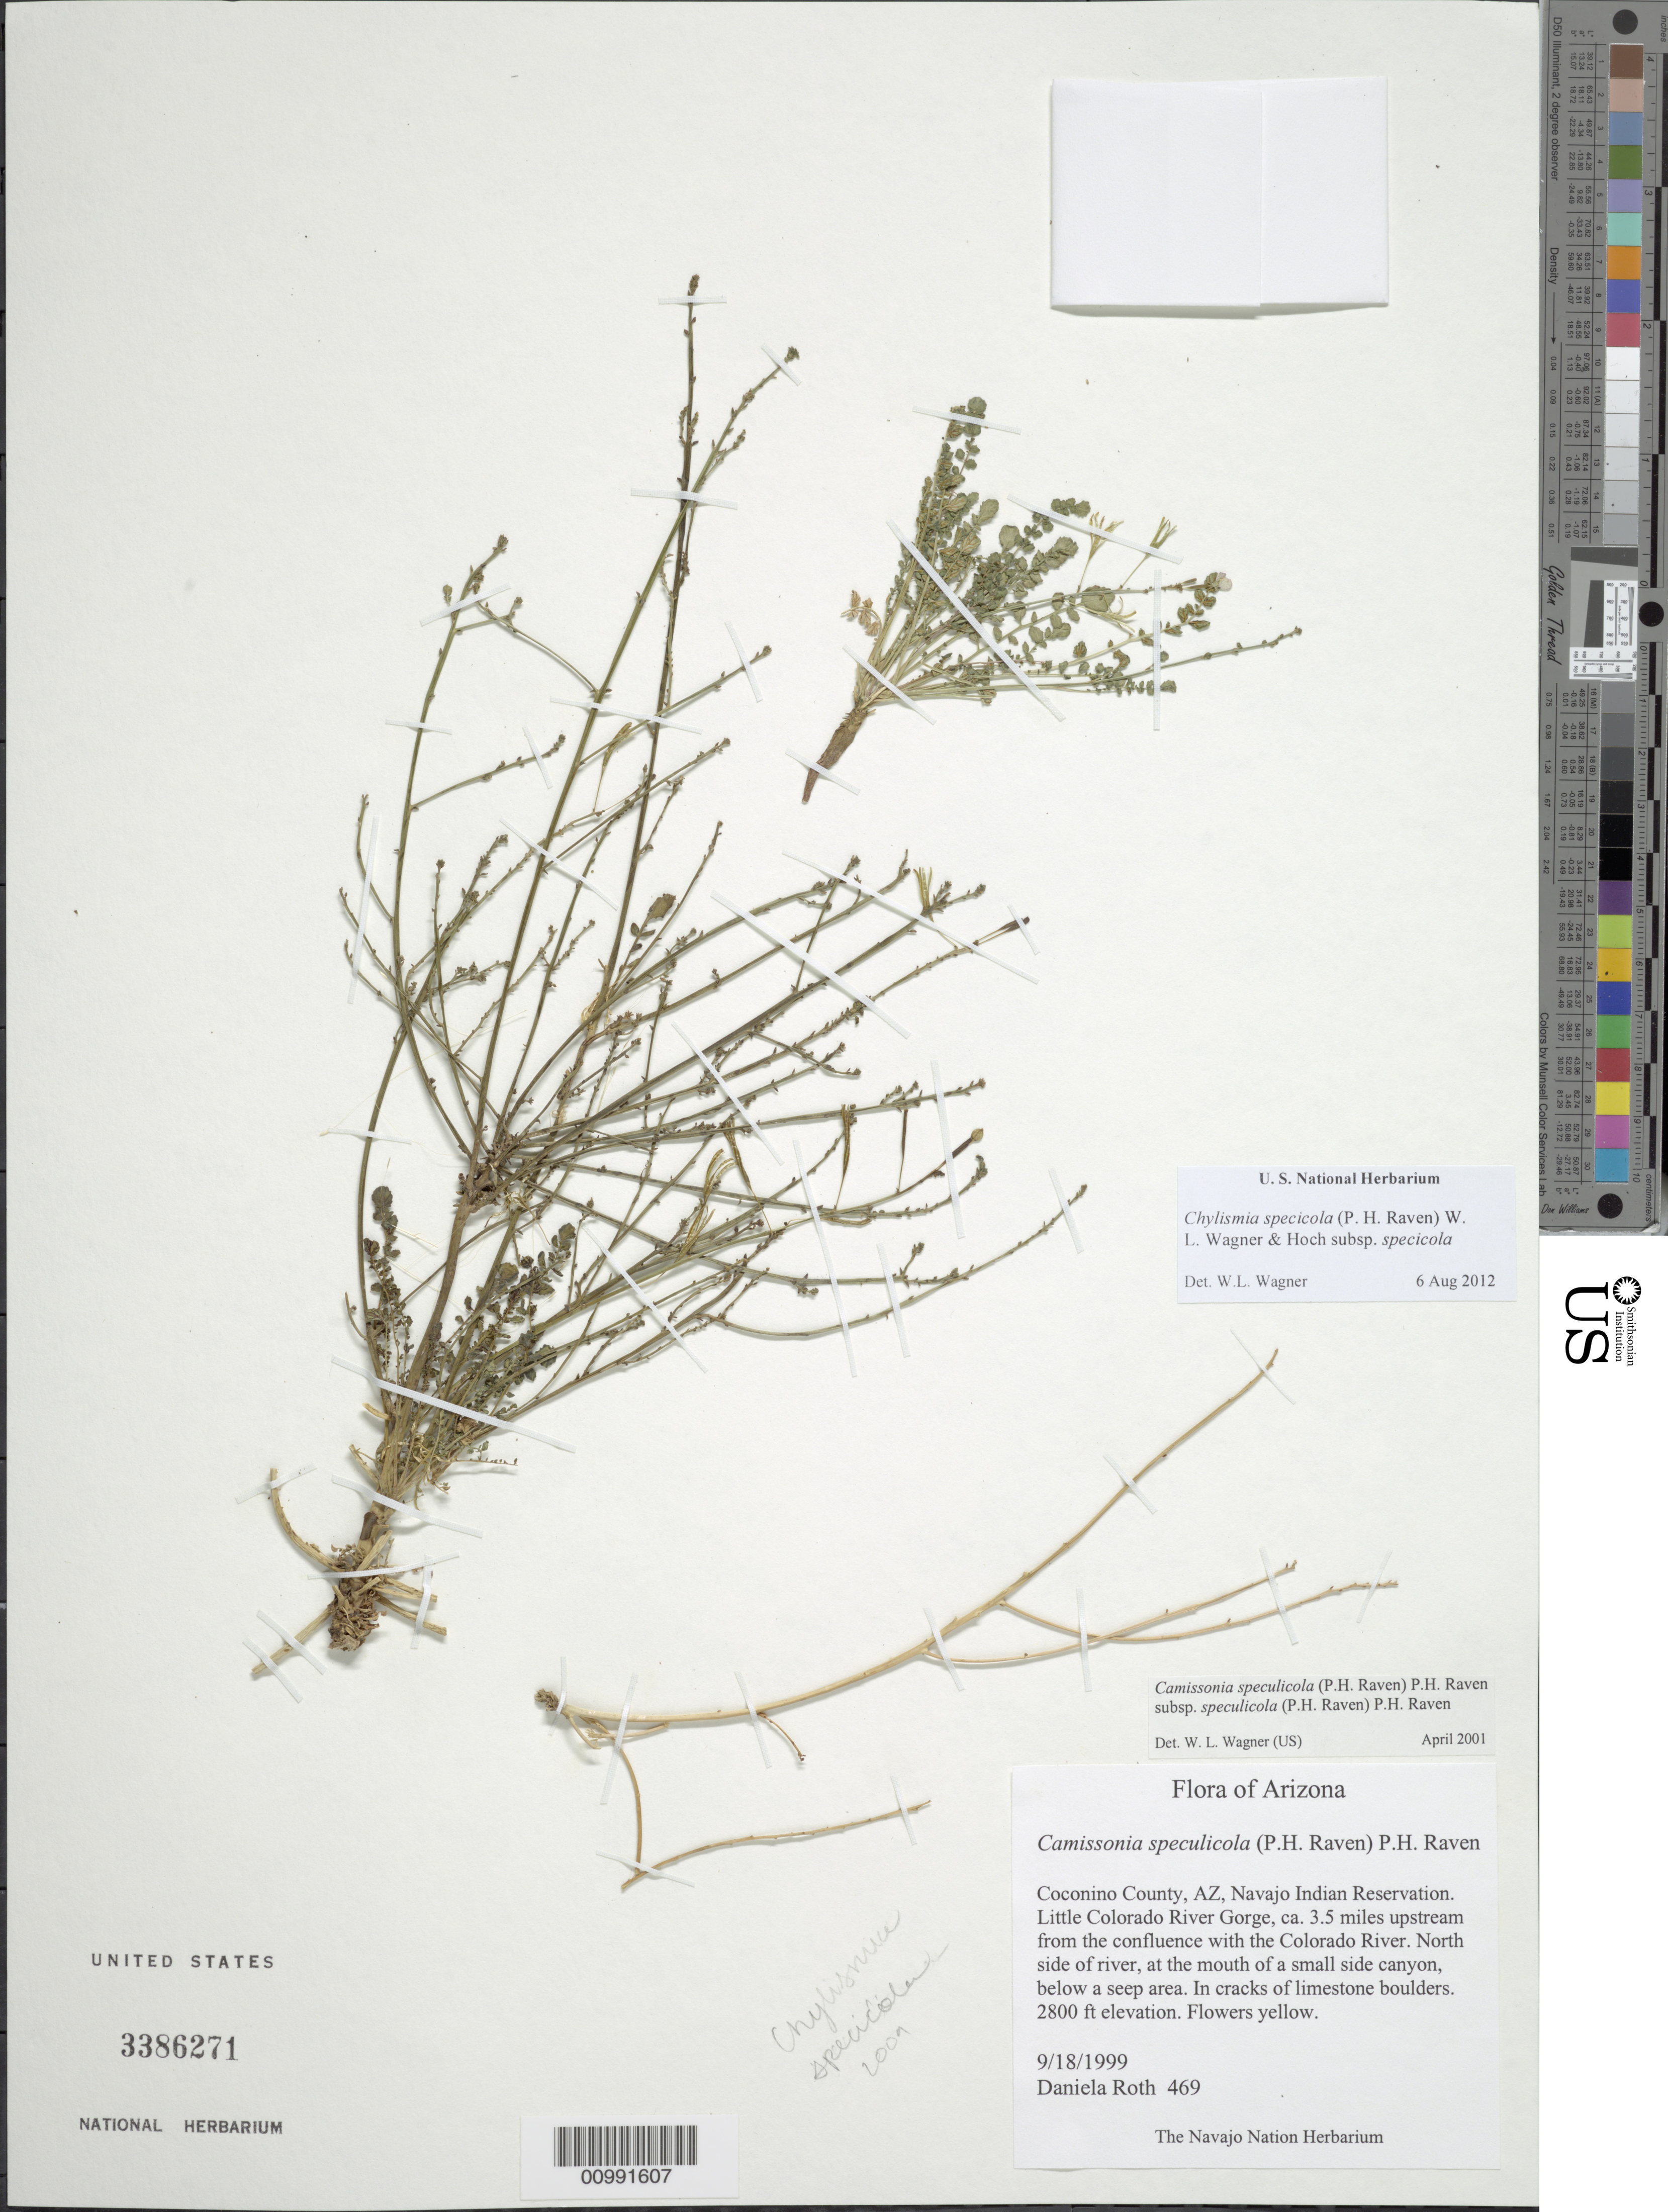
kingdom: Plantae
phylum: Tracheophyta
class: Magnoliopsida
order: Myrtales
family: Onagraceae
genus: Chylismia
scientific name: Chylismia specicola subsp. specicola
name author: (P.H. Raven) W.L. Wagner & Hoch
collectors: D. Roth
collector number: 469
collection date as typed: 18 Sep 1999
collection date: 1999-09-18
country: United States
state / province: Arizona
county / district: Coconino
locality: Navajo Indian Reservation. Little Colorado River. 3.5 miles upstream from the confluence with the Colorado River. In cracks of limestone boulders.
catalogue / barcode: US 3386271